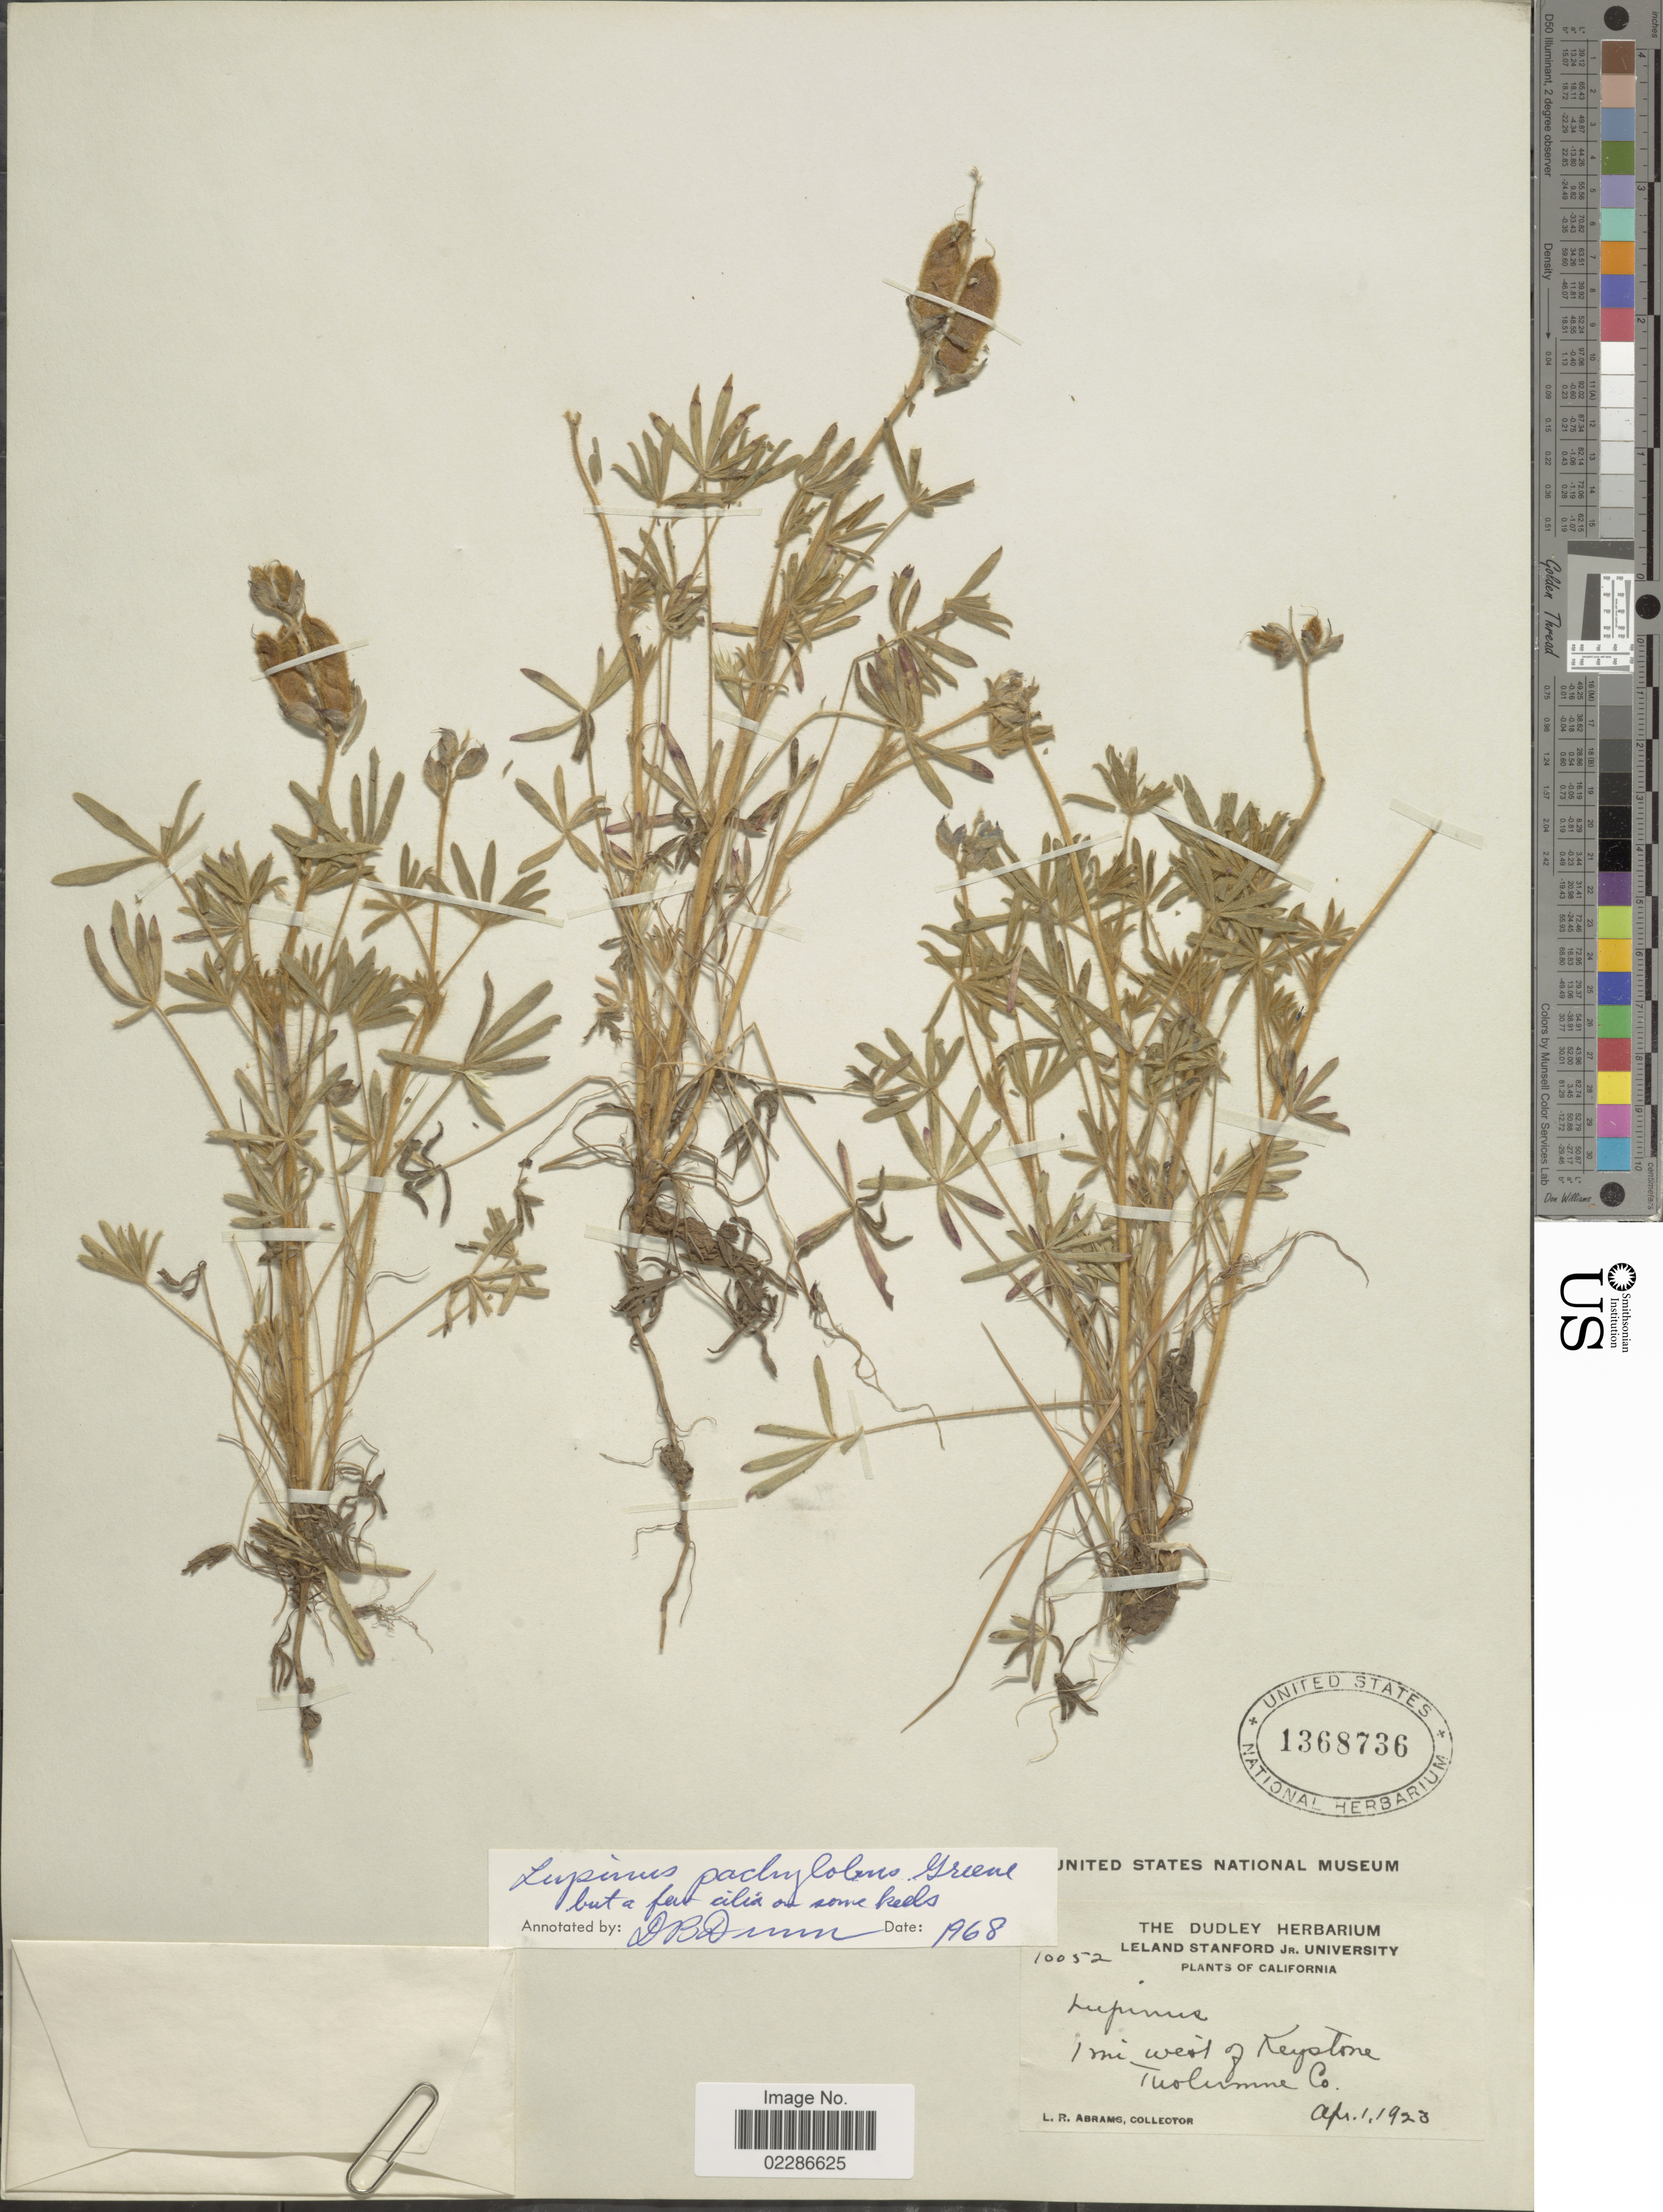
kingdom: Plantae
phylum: Tracheophyta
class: Magnoliopsida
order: Fabales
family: Fabaceae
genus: Lupinus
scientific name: Lupinus pachylobus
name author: Greene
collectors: L. Abrams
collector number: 10052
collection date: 1923-04-01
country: United States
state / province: California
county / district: Tuolumne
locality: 1 mi west of Keystone, Tuolumne Co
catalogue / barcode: US 1368736